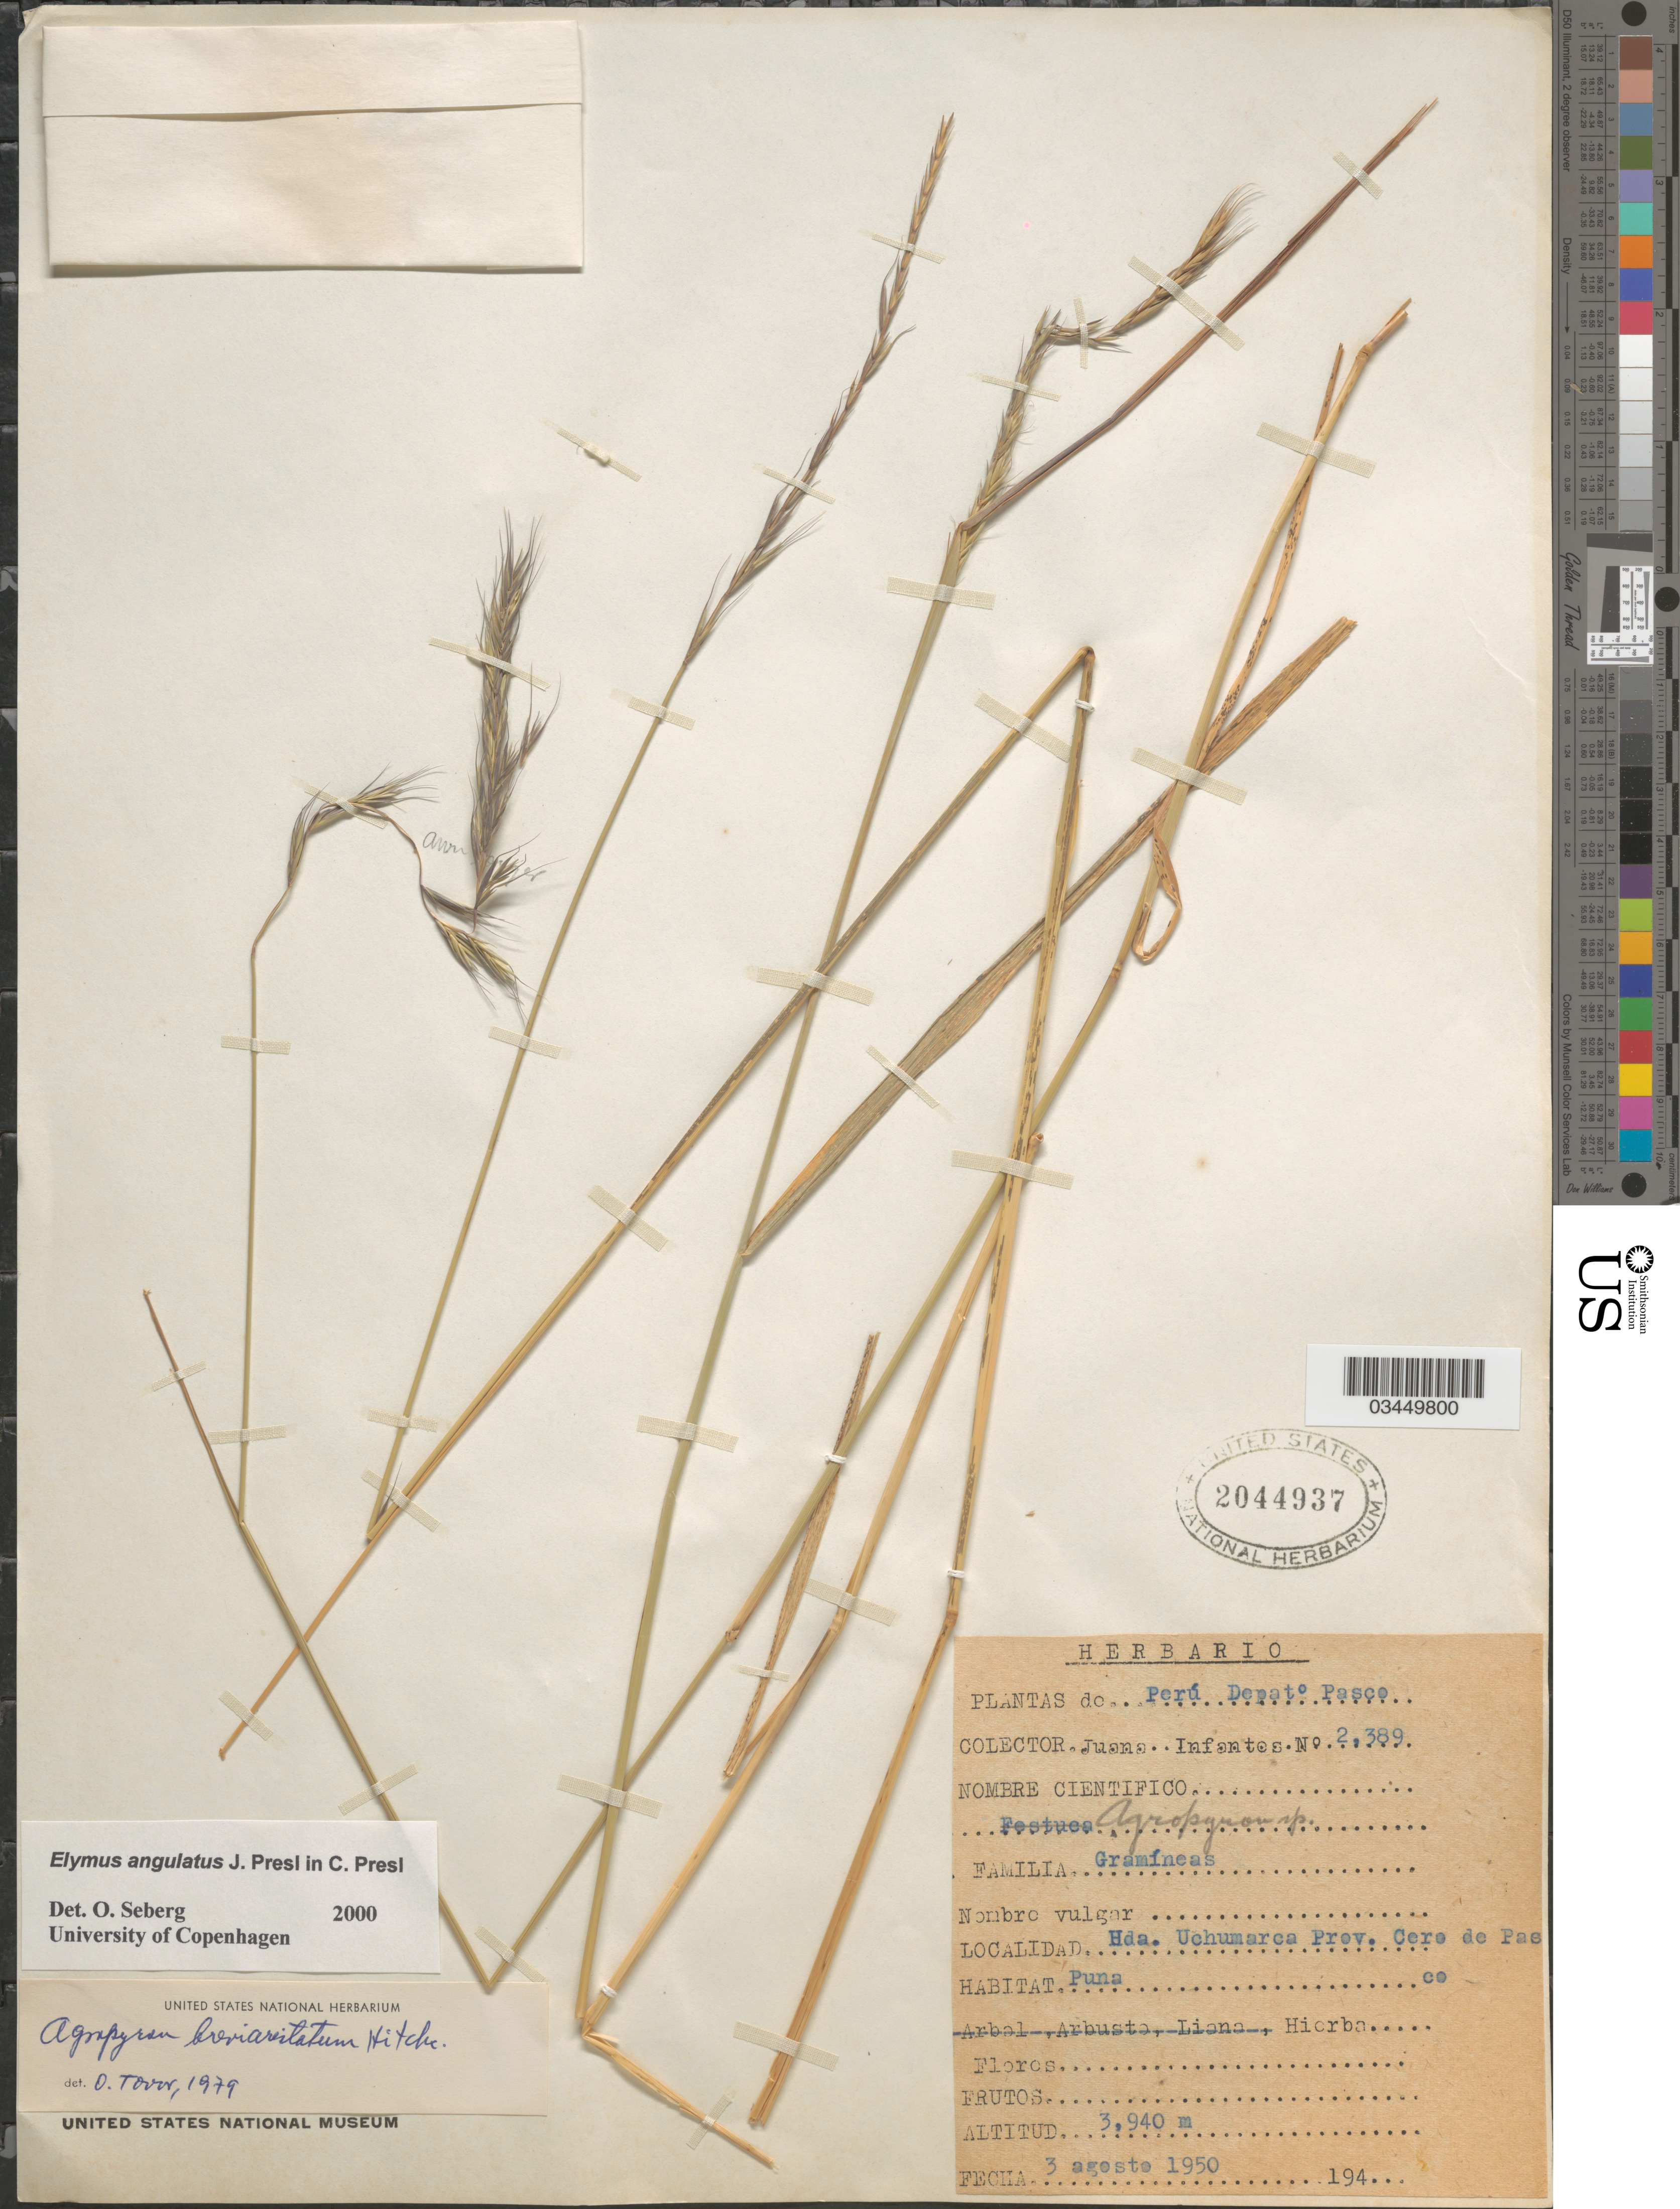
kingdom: Plantae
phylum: Tracheophyta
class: Liliopsida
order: Poales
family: Poaceae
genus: Elymus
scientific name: Elymus angulatus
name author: J. Presl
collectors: J. Infantes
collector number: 2389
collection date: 1950-08-03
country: Peru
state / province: Pasco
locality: Depatº Pasco. Hda. Uchumarca Prov. Cero de Pasco.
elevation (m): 3940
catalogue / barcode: US 2044937